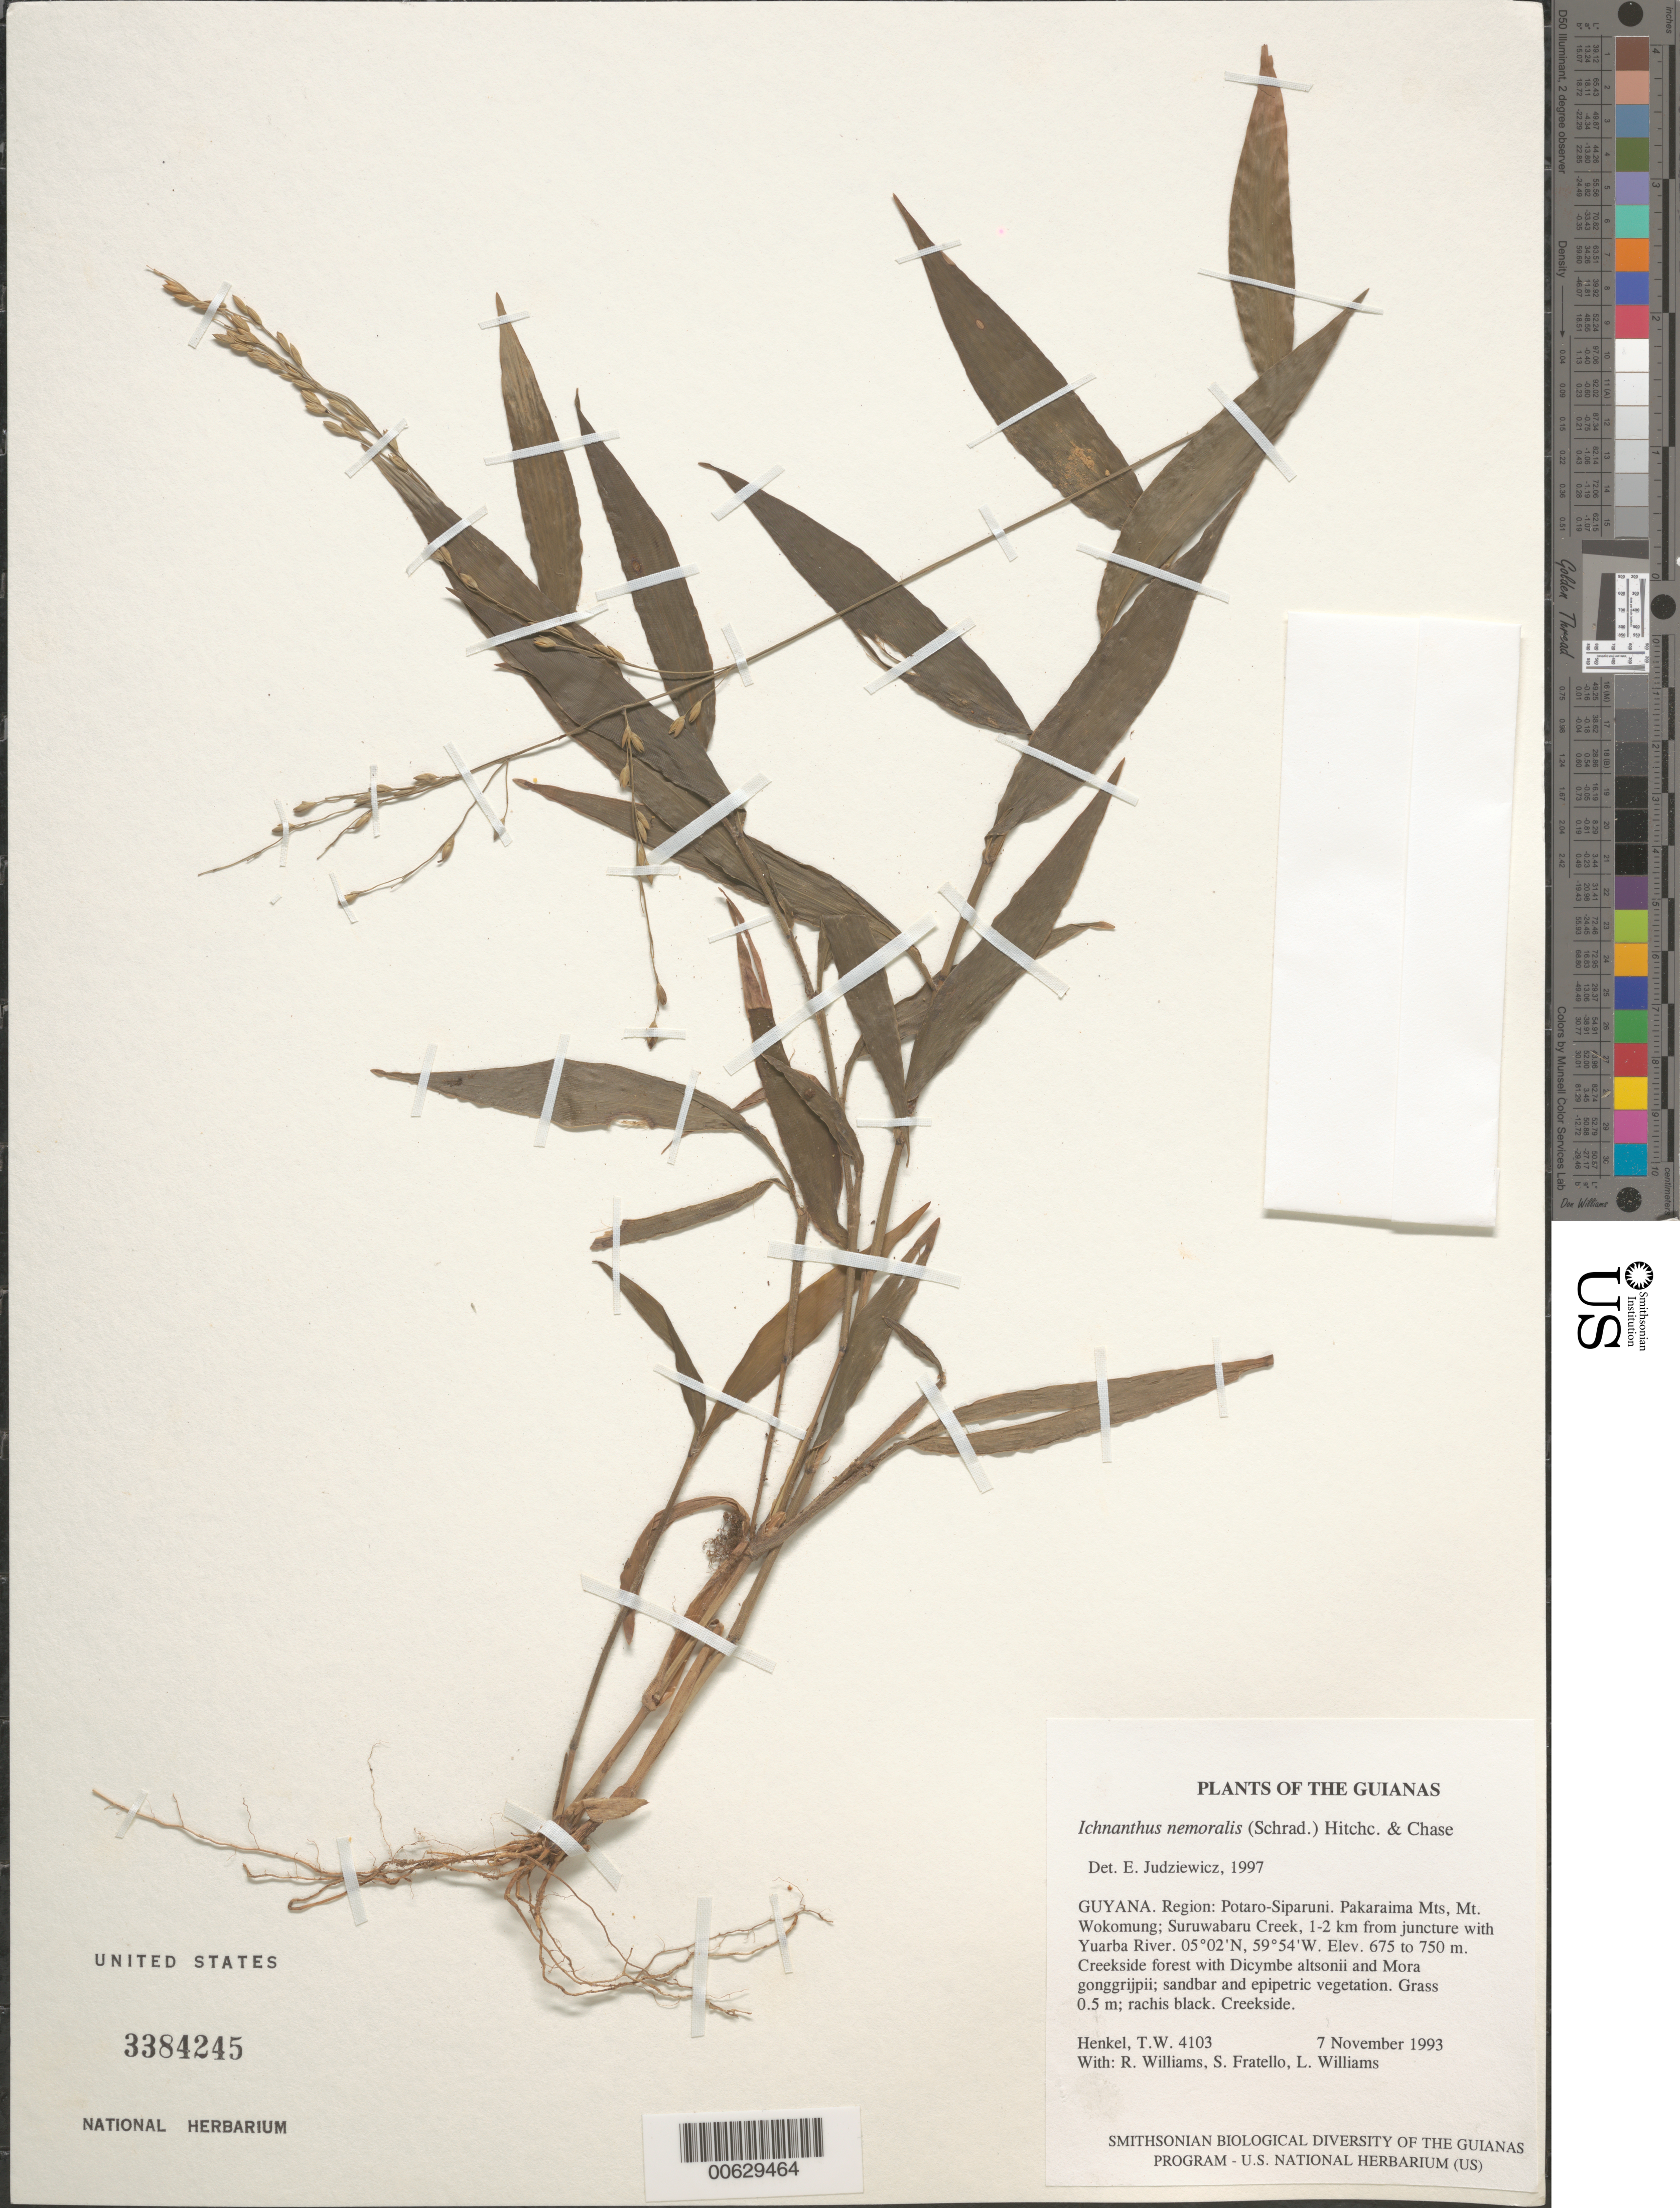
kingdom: Plantae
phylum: Tracheophyta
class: Liliopsida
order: Poales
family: Poaceae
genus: Ichnanthus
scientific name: Ichnanthus nemoralis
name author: (Schrad.) Hitchc. & Chase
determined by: Judziewicz, E. J.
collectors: T. Henkel, R. Williams, S. Fratello & L. Williams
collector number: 4103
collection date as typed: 7 November 1993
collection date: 1993-11-07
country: Guyana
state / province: Potaro-Siparuni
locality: Pakaraima Mts, Mt. Wokomung; Suruwabaru Creek, 1-2 km from juncture with Yuarba River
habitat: Creekside forest with Dicymbe altsonii and Mora gonggrijpii; sandbar and epipetric vegetation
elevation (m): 675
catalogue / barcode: US 3384245